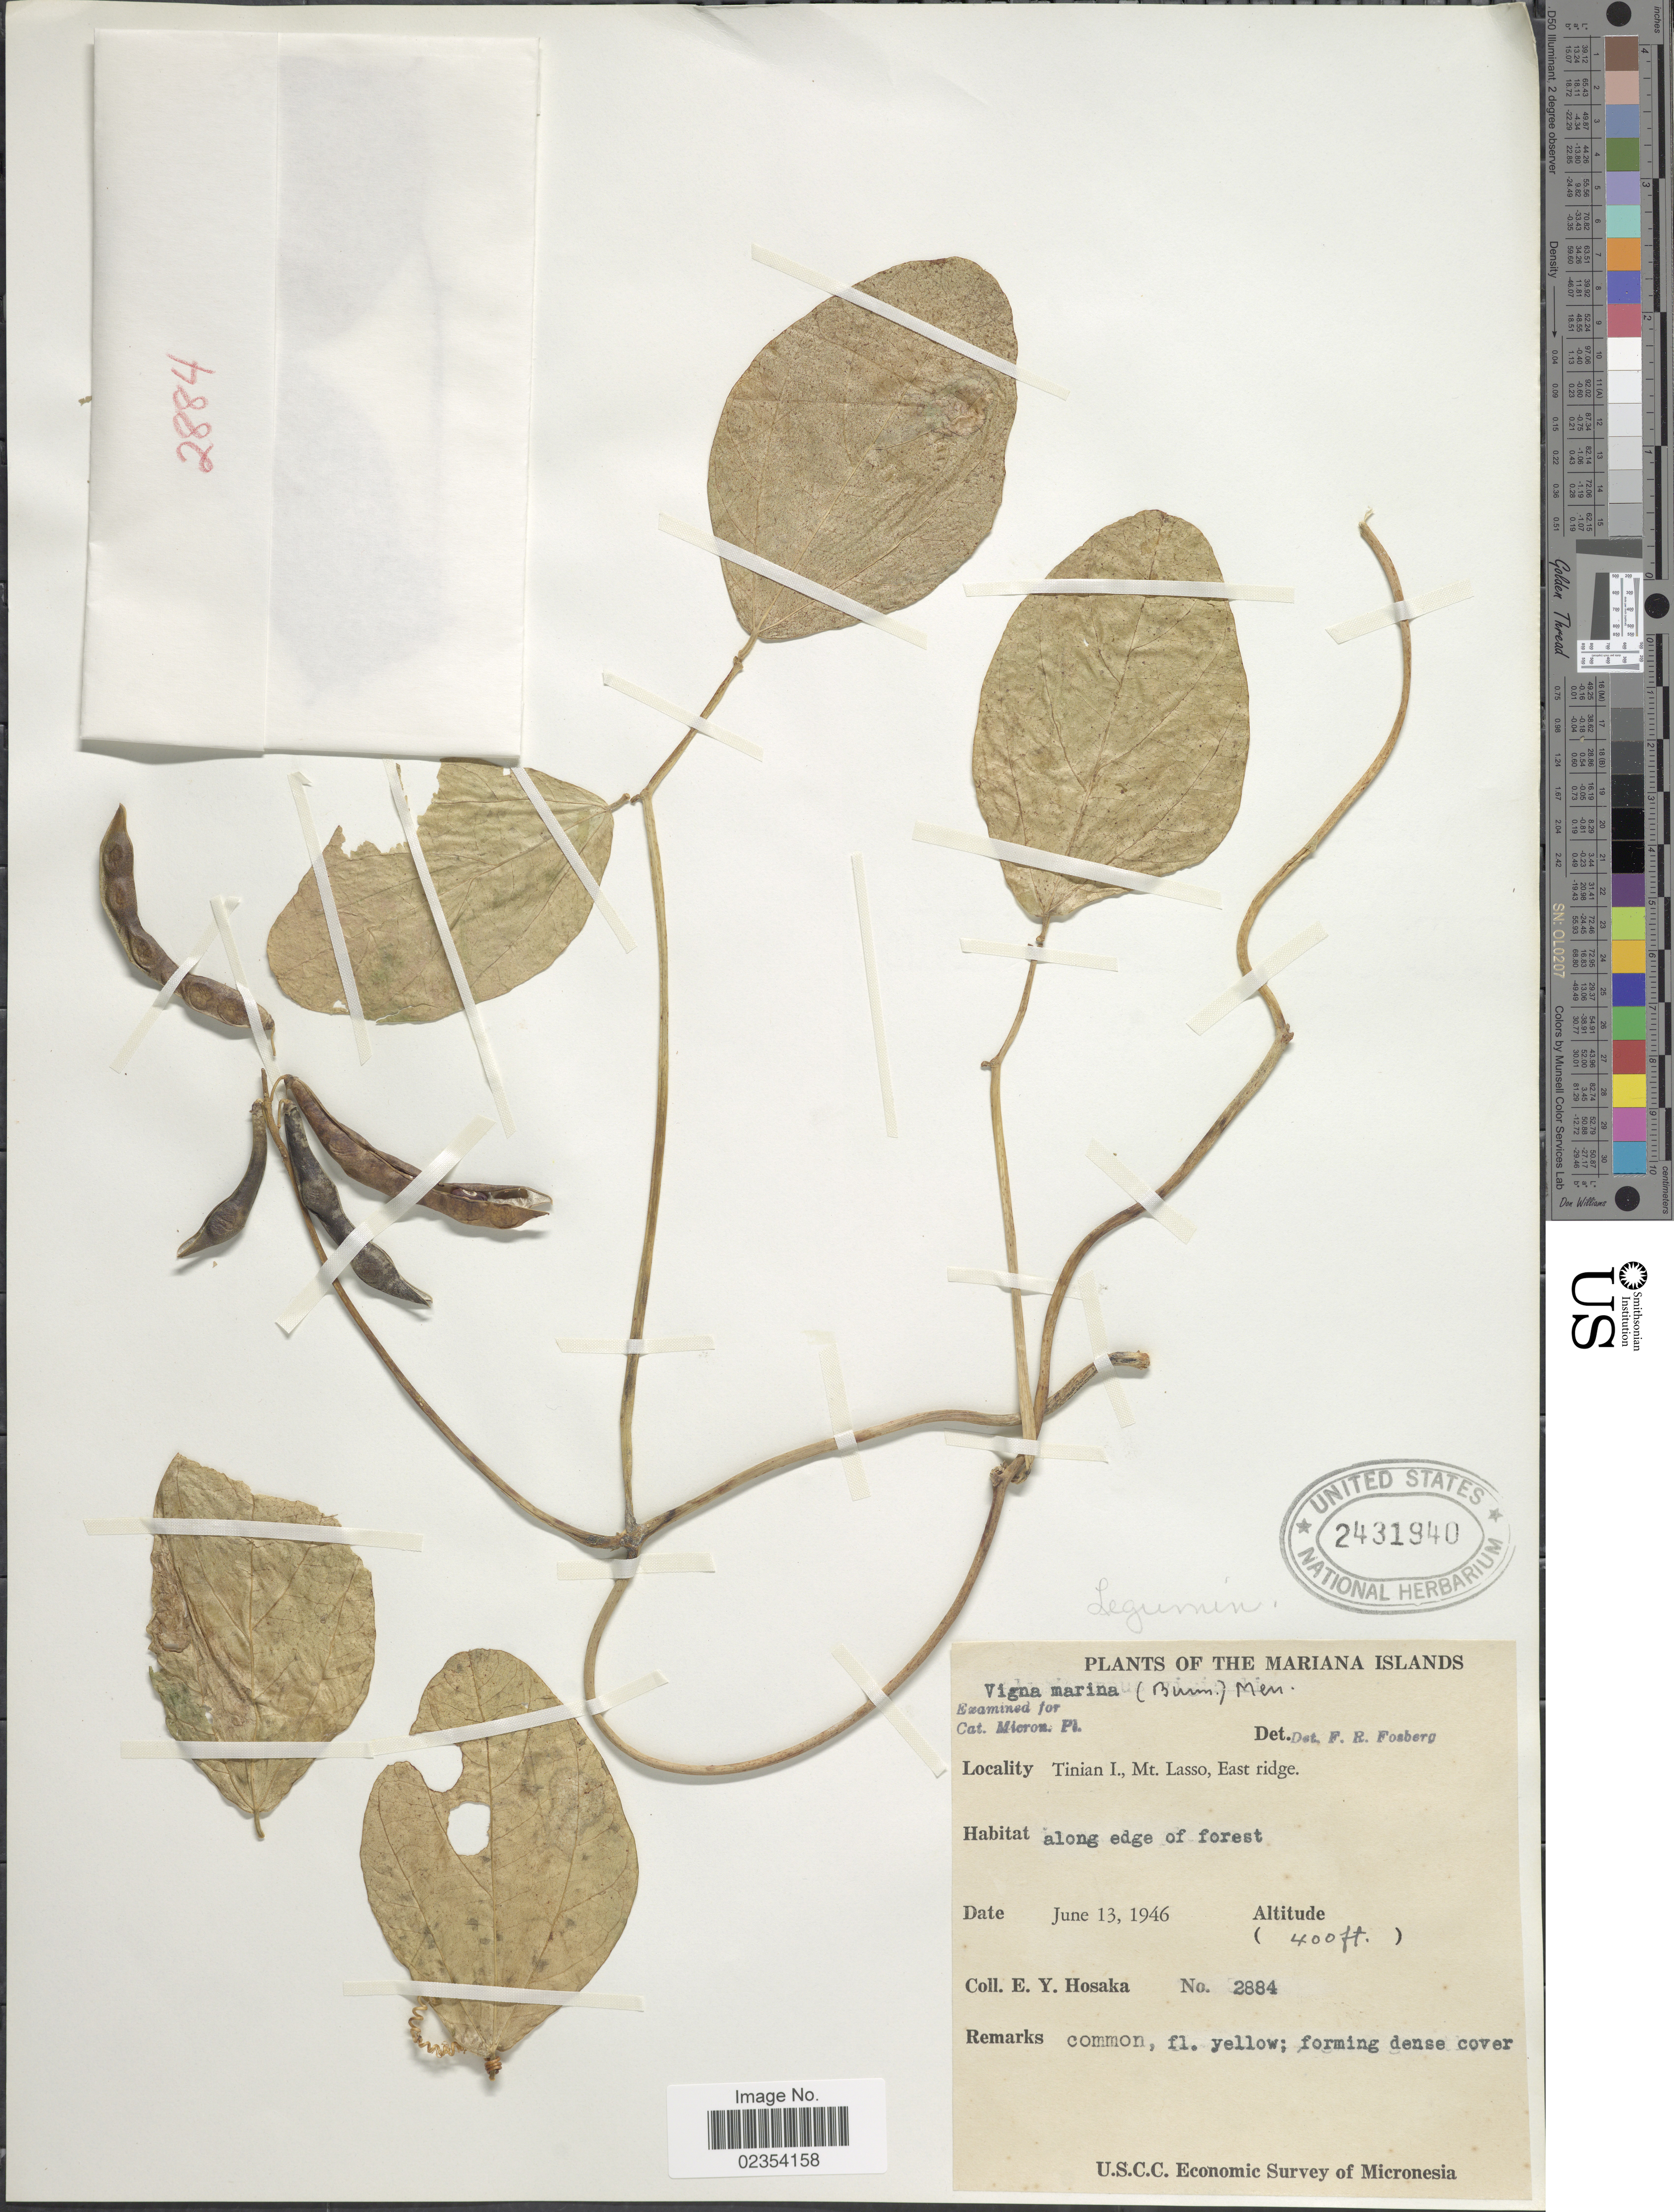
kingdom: Plantae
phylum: Tracheophyta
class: Magnoliopsida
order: Fabales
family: Fabaceae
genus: Vigna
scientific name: Vigna marina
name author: (Burm.) Merr.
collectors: E. Y. Hosaka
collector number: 2884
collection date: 1946-06-13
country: Northern Mariana Islands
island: Tinian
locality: Tinian I., Mt. Lasso, East ridge, along edge of forest.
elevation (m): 122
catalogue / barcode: US 2431940